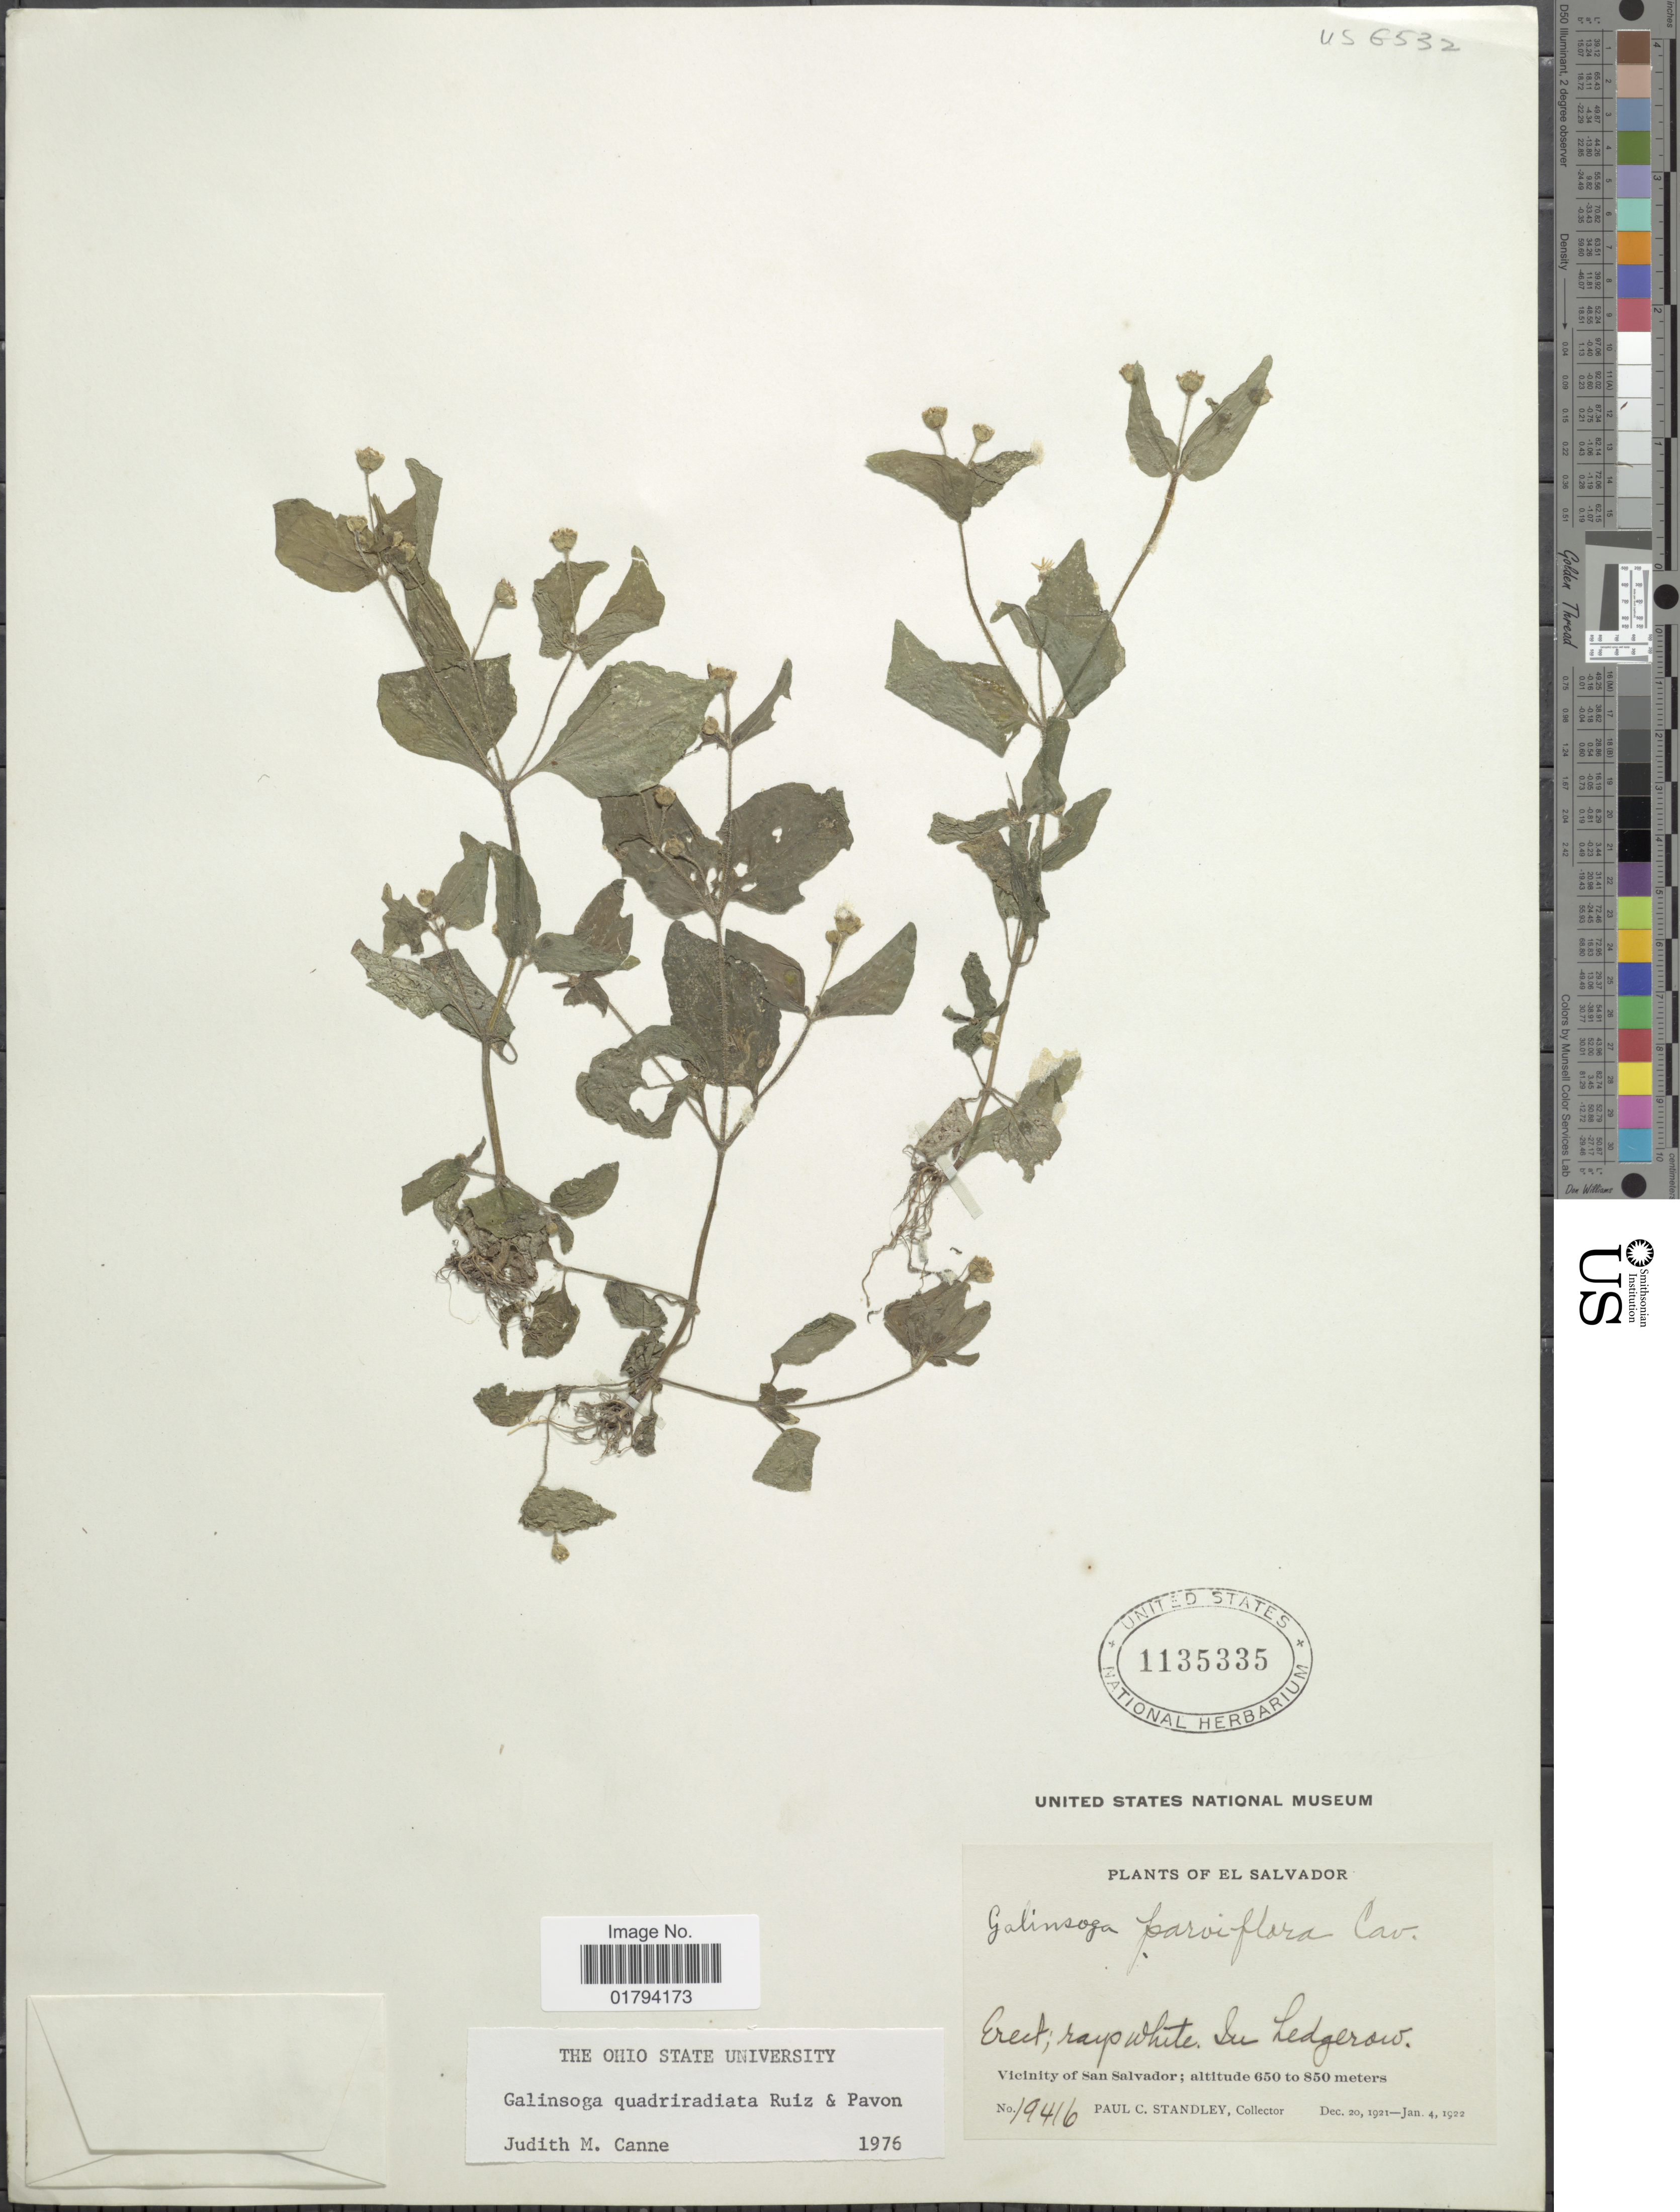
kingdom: Plantae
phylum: Tracheophyta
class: Magnoliopsida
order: Asterales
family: Asteraceae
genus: Galinsoga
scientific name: Galinsoga quadriradiata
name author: Ruiz & Pav.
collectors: P. C. Standley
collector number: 19416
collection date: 1921-12-20/1922-01-04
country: El Salvador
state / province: San Salvador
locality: Vicinity of San Salvador, in hedgerow.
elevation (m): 650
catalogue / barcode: US 1135335